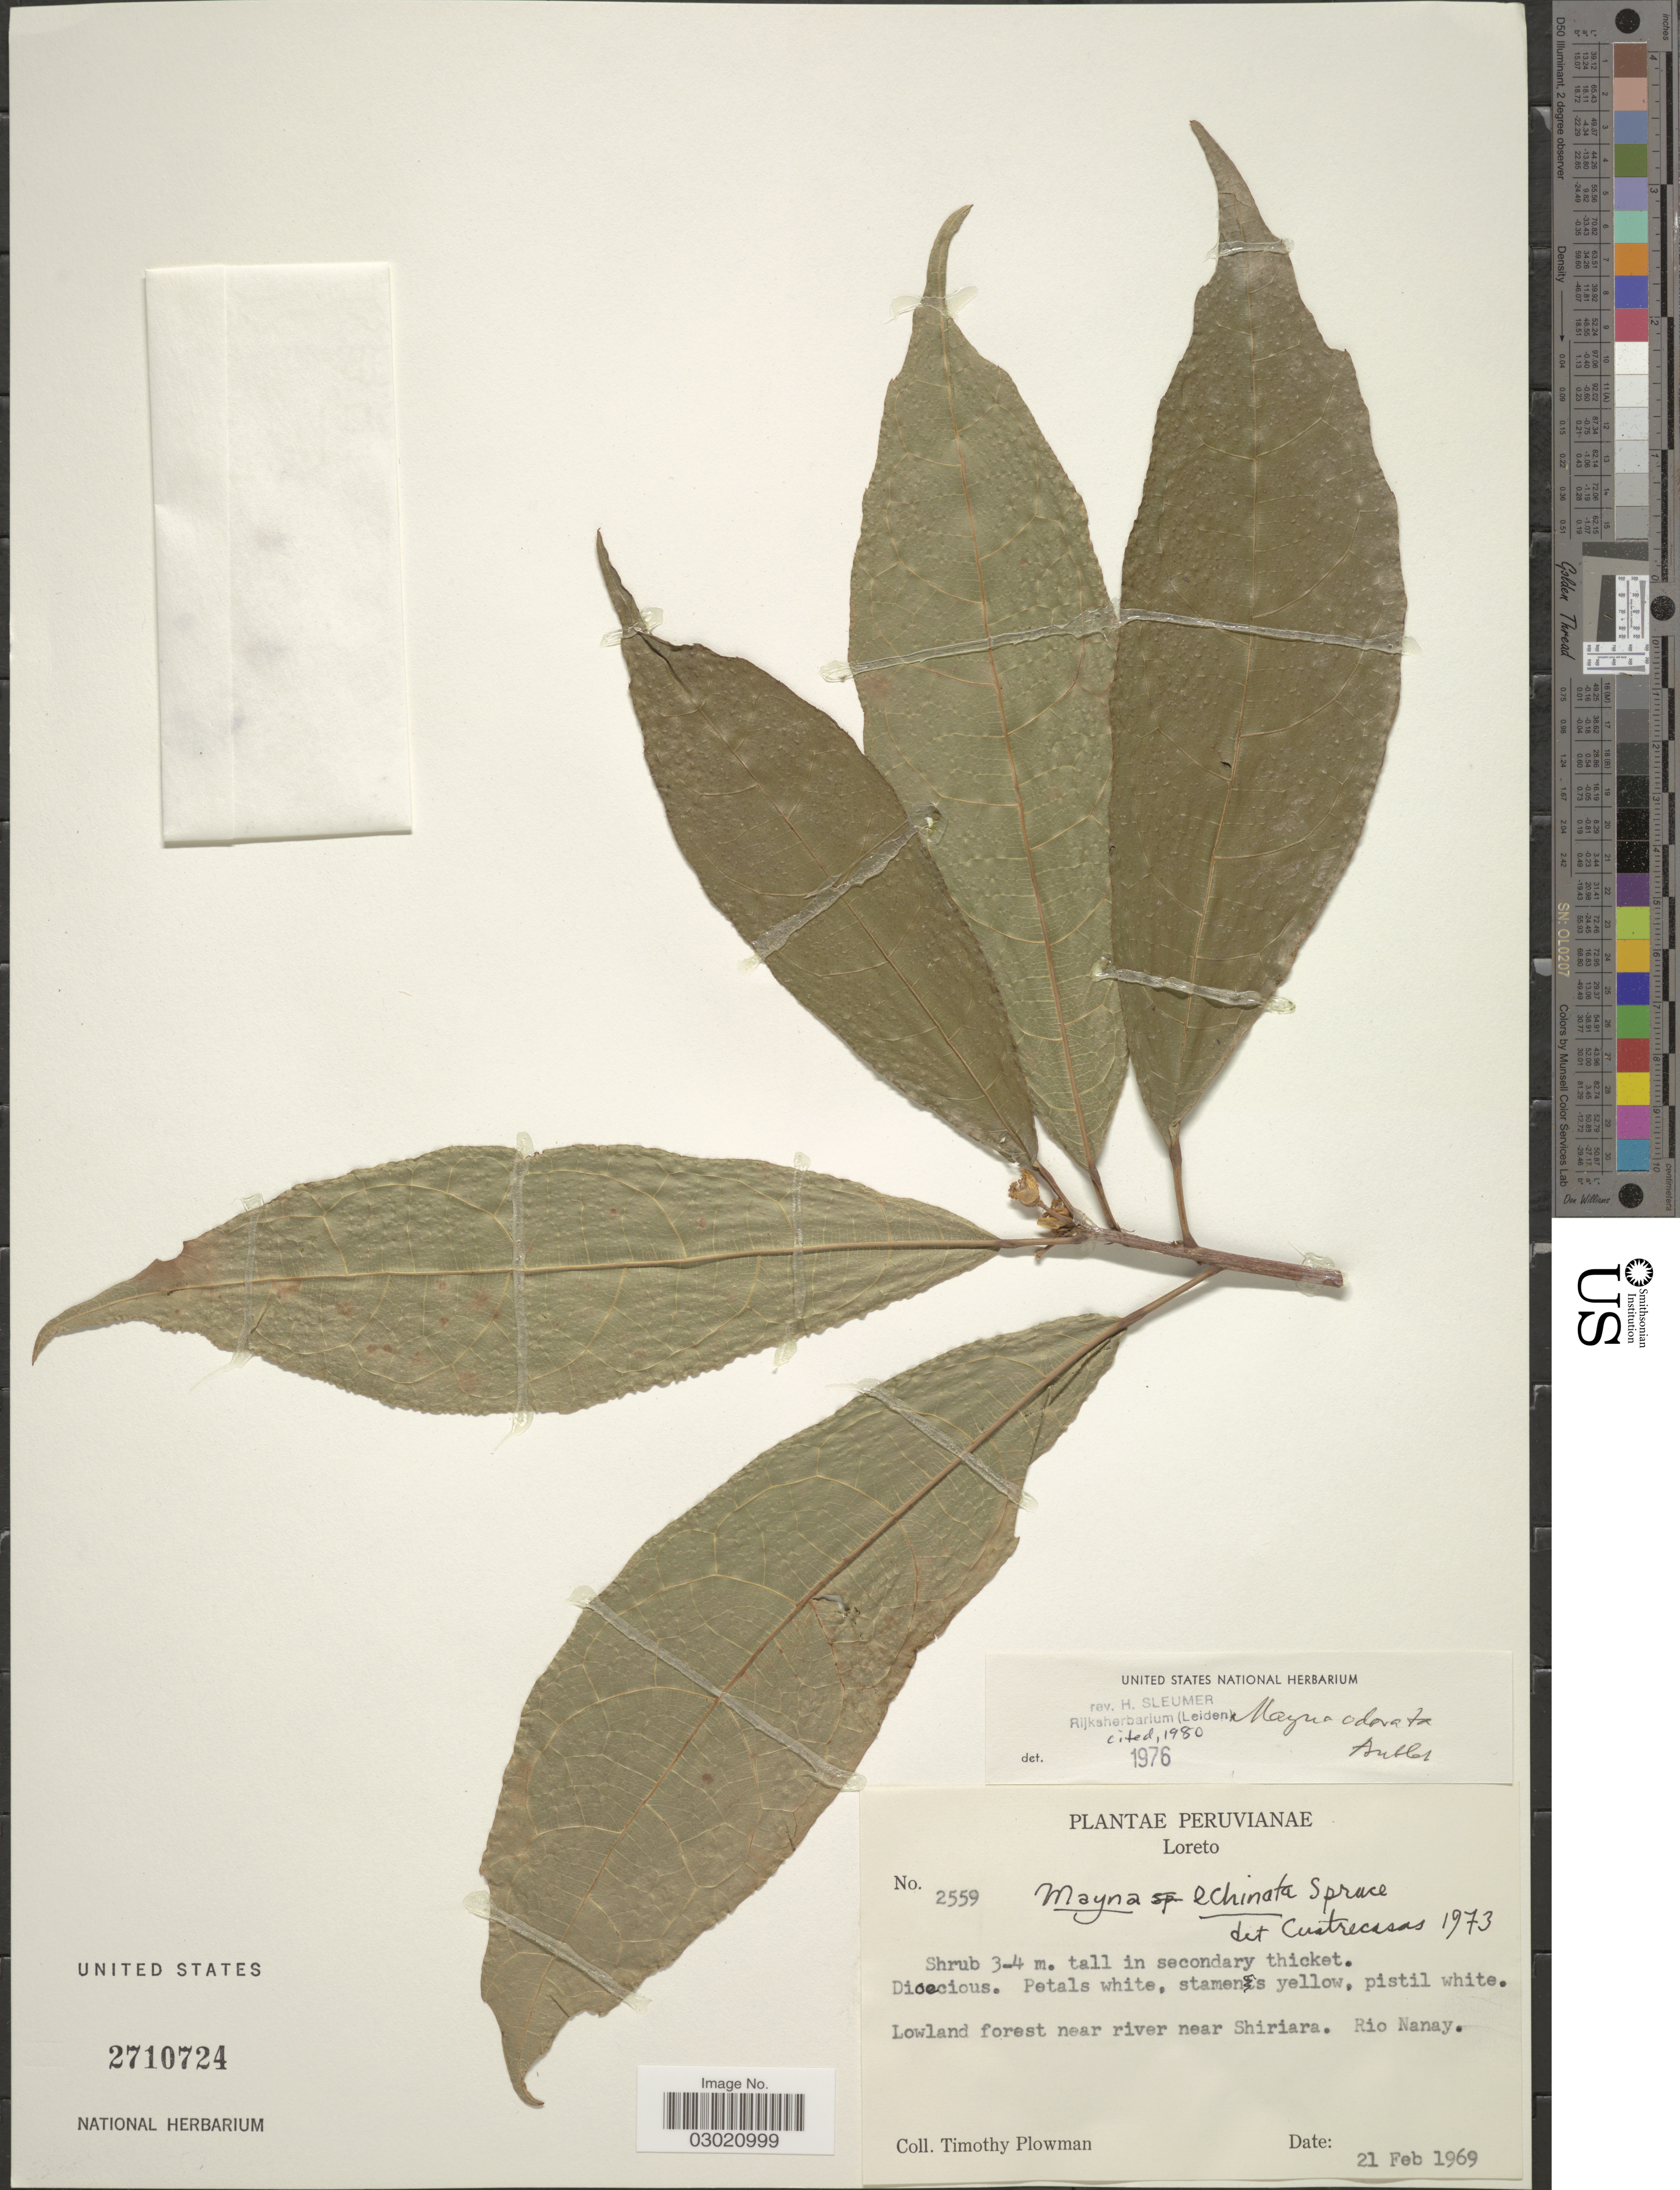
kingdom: Plantae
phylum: Tracheophyta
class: Magnoliopsida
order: Malpighiales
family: Achariaceae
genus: Mayna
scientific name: Mayna odorata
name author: Aubl.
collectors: T. Plowman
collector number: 2559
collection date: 1969-02-21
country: Peru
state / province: Loreto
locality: Lowland forest near river near Shiriara. Rio Nanay.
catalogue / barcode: US 2710724